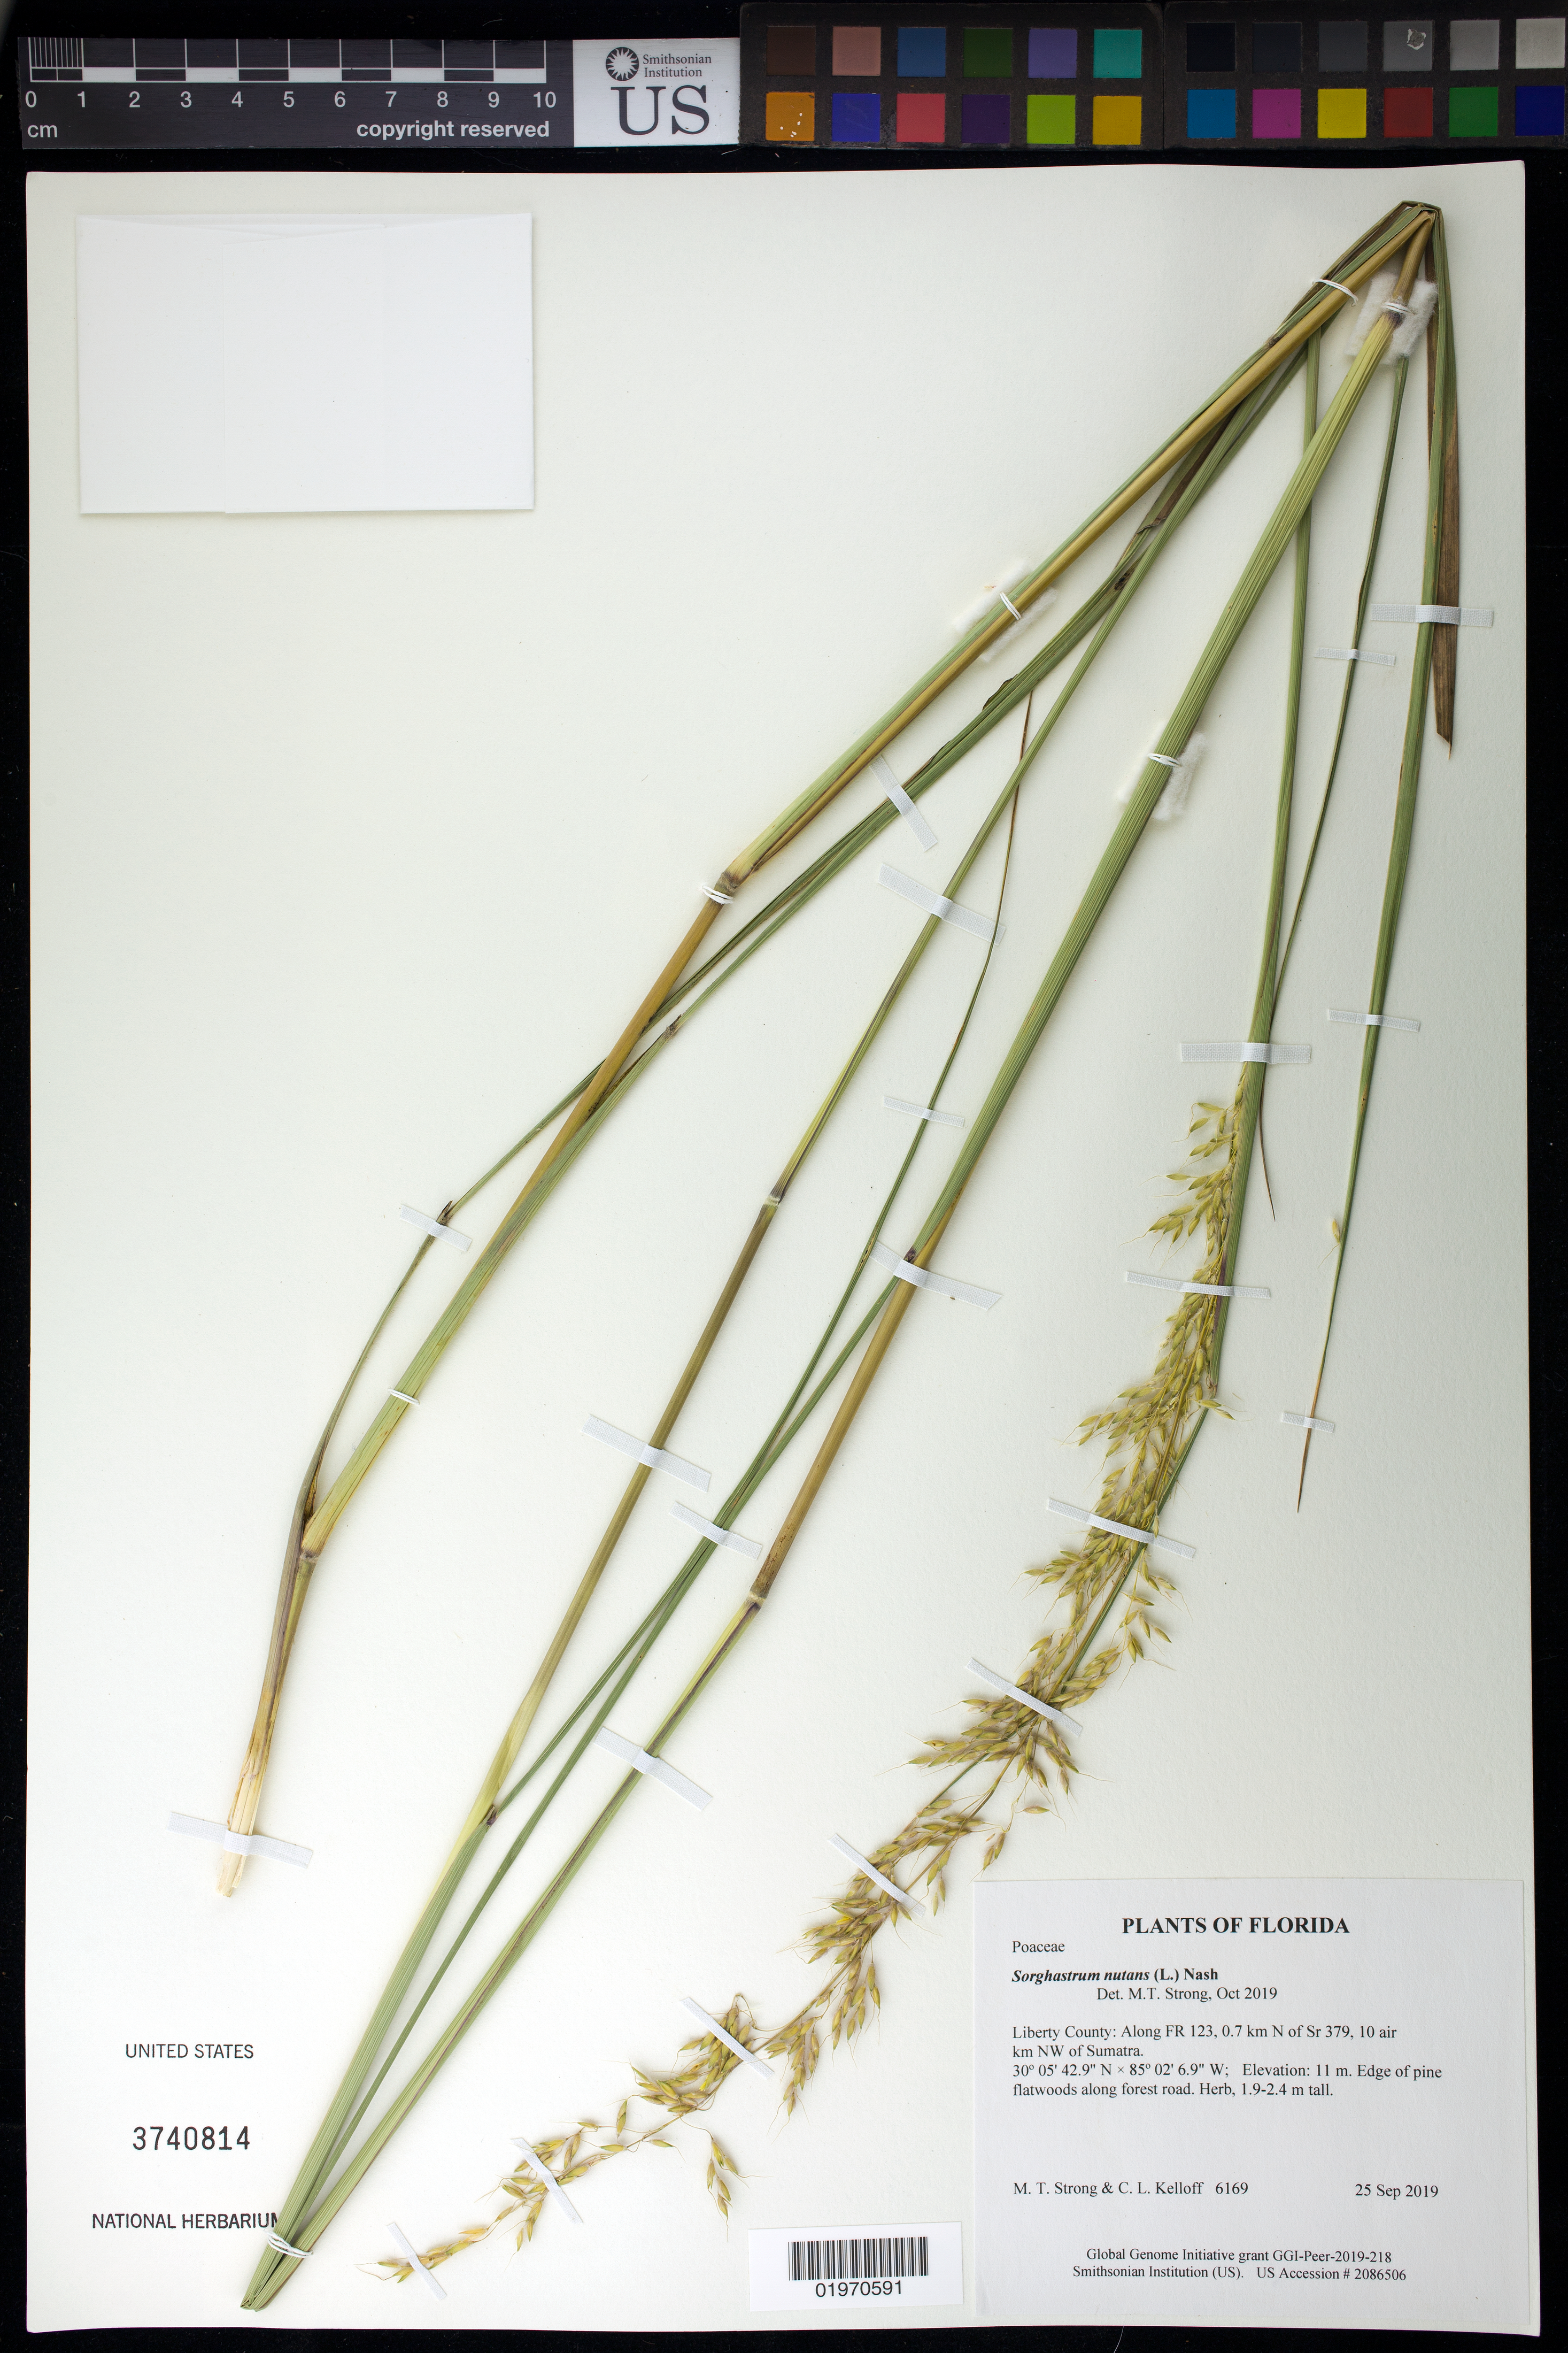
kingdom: Plantae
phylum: Tracheophyta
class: Liliopsida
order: Poales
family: Poaceae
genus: Sorghastrum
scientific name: Sorghastrum nutans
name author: (L.) Nash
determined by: Strong, Mark T., (BOT), Smithsonian Institution - National Museum of Natural History (UNITED STATES)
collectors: M. T. Strong & C. L. Kelloff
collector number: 6169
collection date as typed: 25 Sep 2019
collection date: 2019-09-25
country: United States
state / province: Florida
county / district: Liberty County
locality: Along FR 123, 0.7 km N of Sr 379, 10 air km NW of Sumatra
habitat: Edge of pine flatwoods along forest road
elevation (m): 11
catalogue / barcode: US 3740814